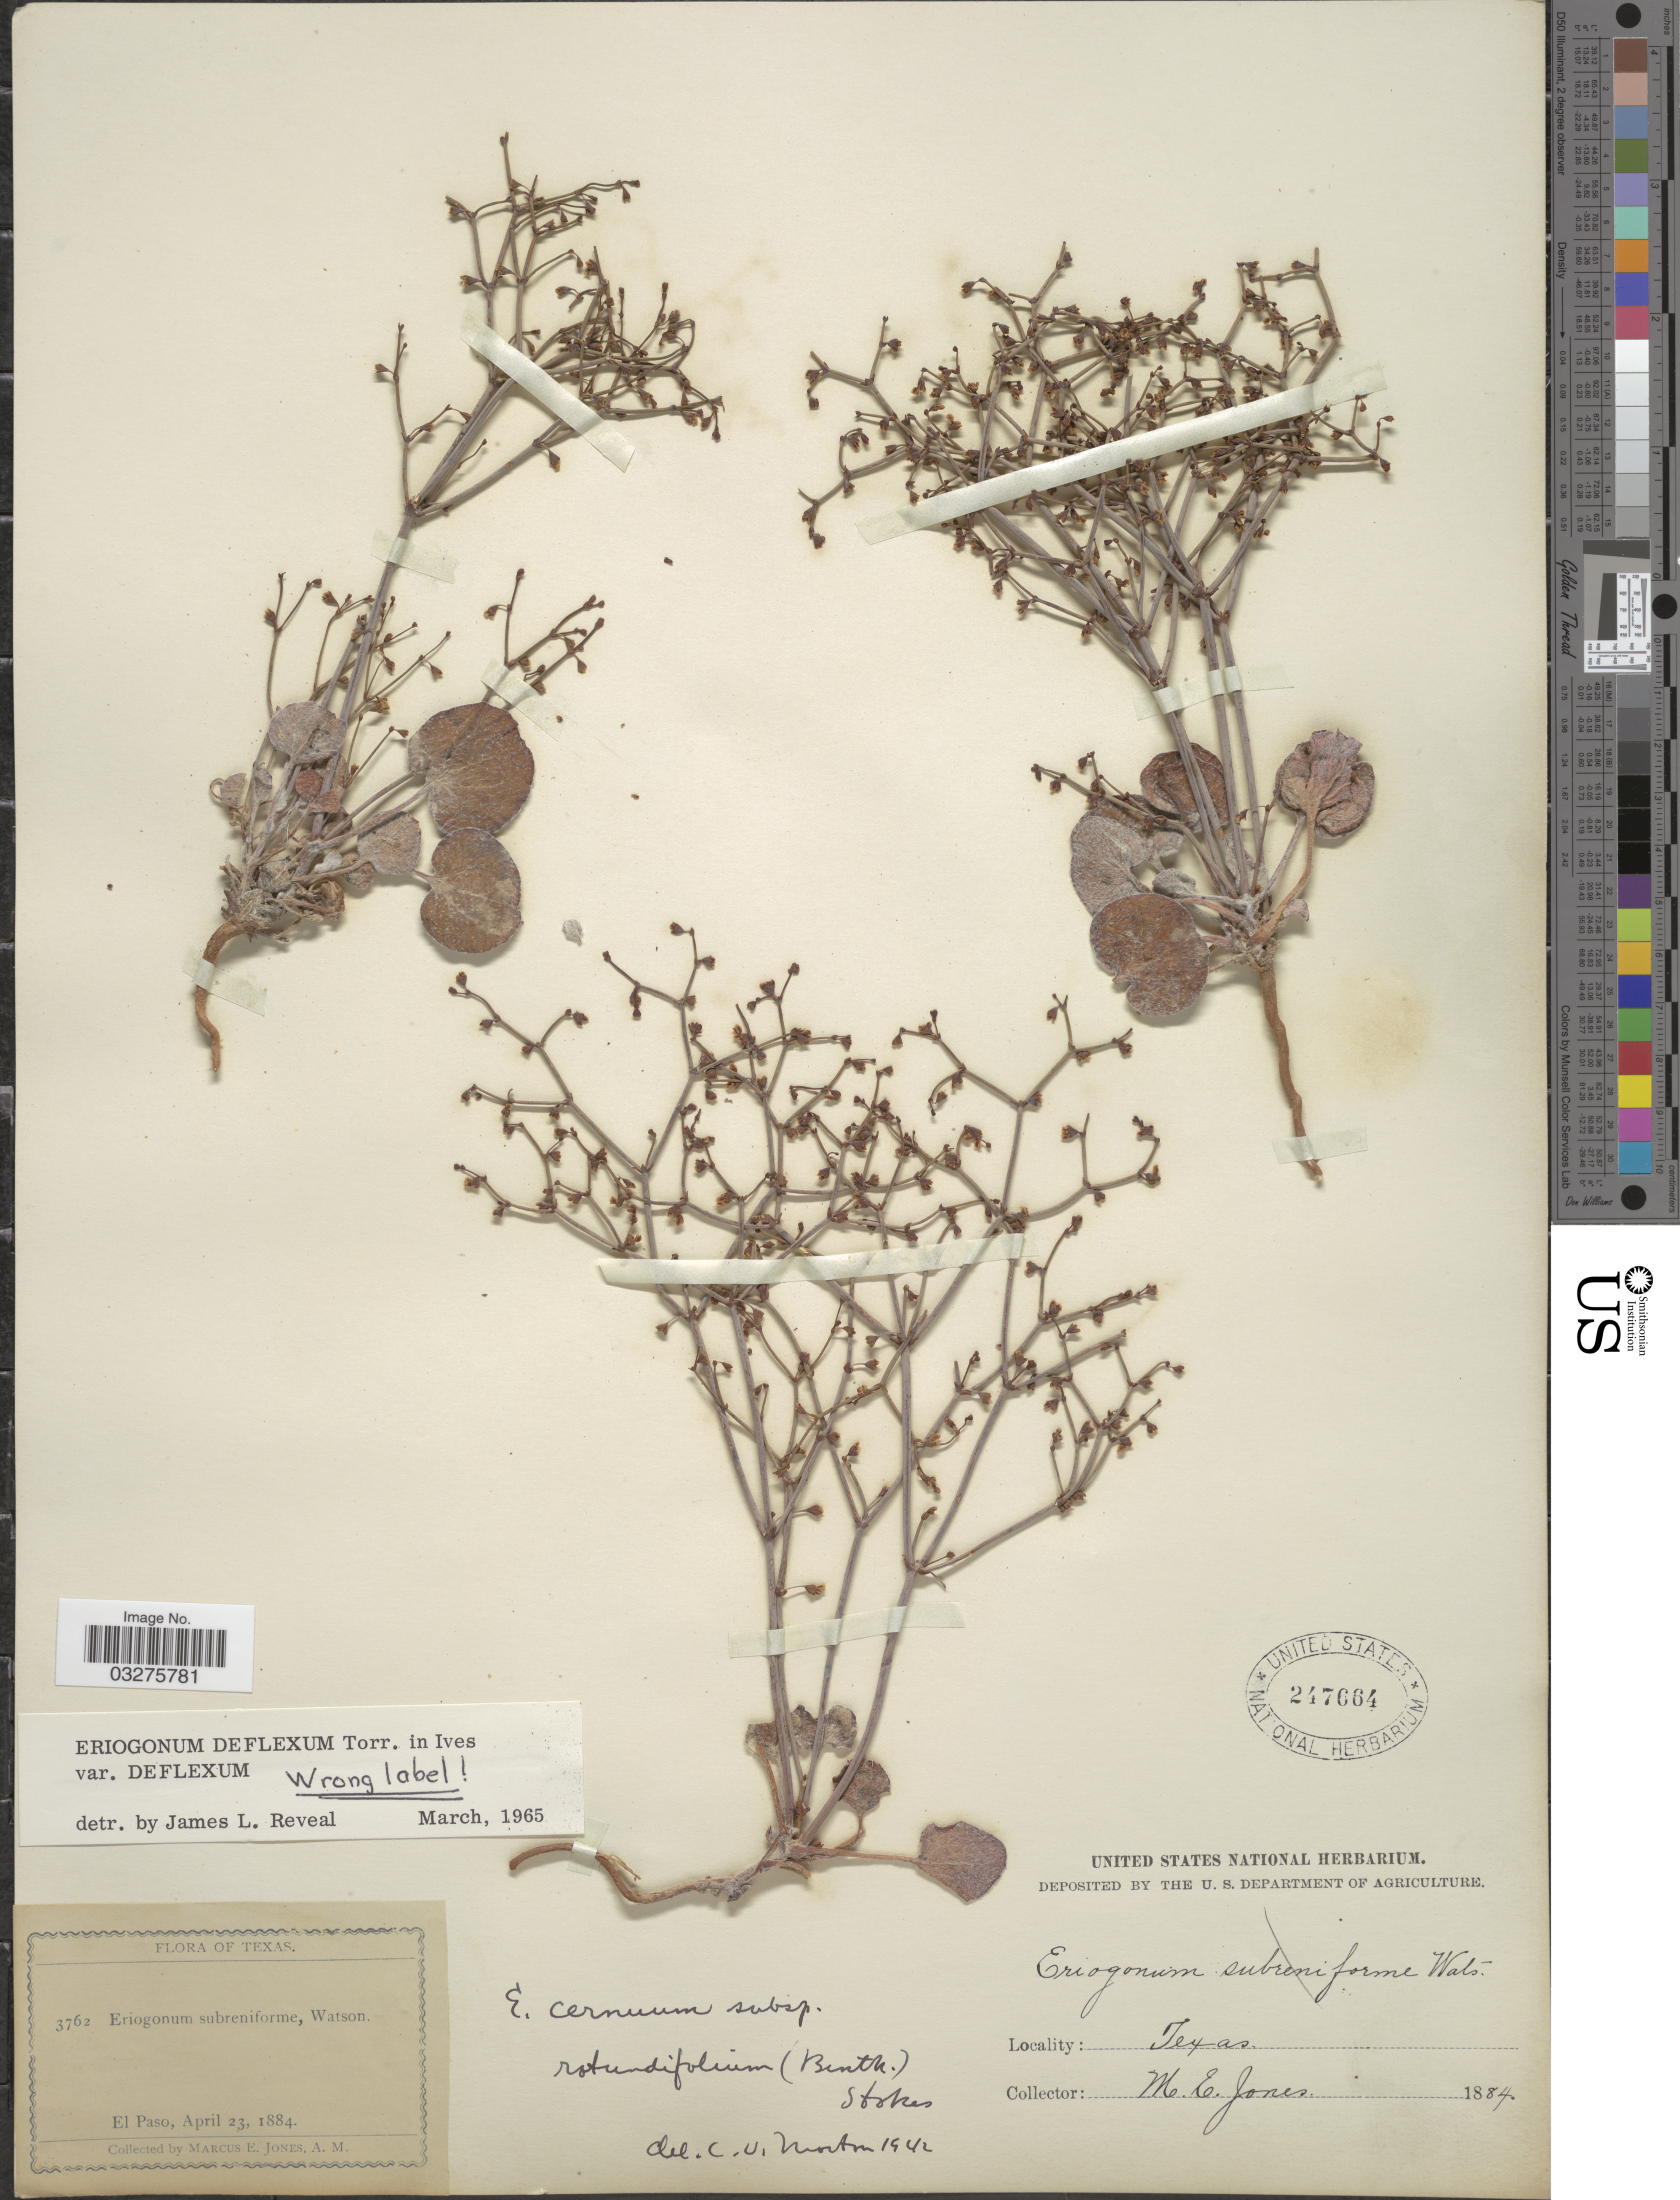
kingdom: Plantae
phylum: Tracheophyta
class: Magnoliopsida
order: Caryophyllales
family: Polygonaceae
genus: Eriogonum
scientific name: Eriogonum deflexum var. deflexum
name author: Torr. in Ives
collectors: M. E. Jones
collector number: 3762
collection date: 1884-04-23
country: United States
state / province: Texas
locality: El Paso.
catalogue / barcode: US 247664